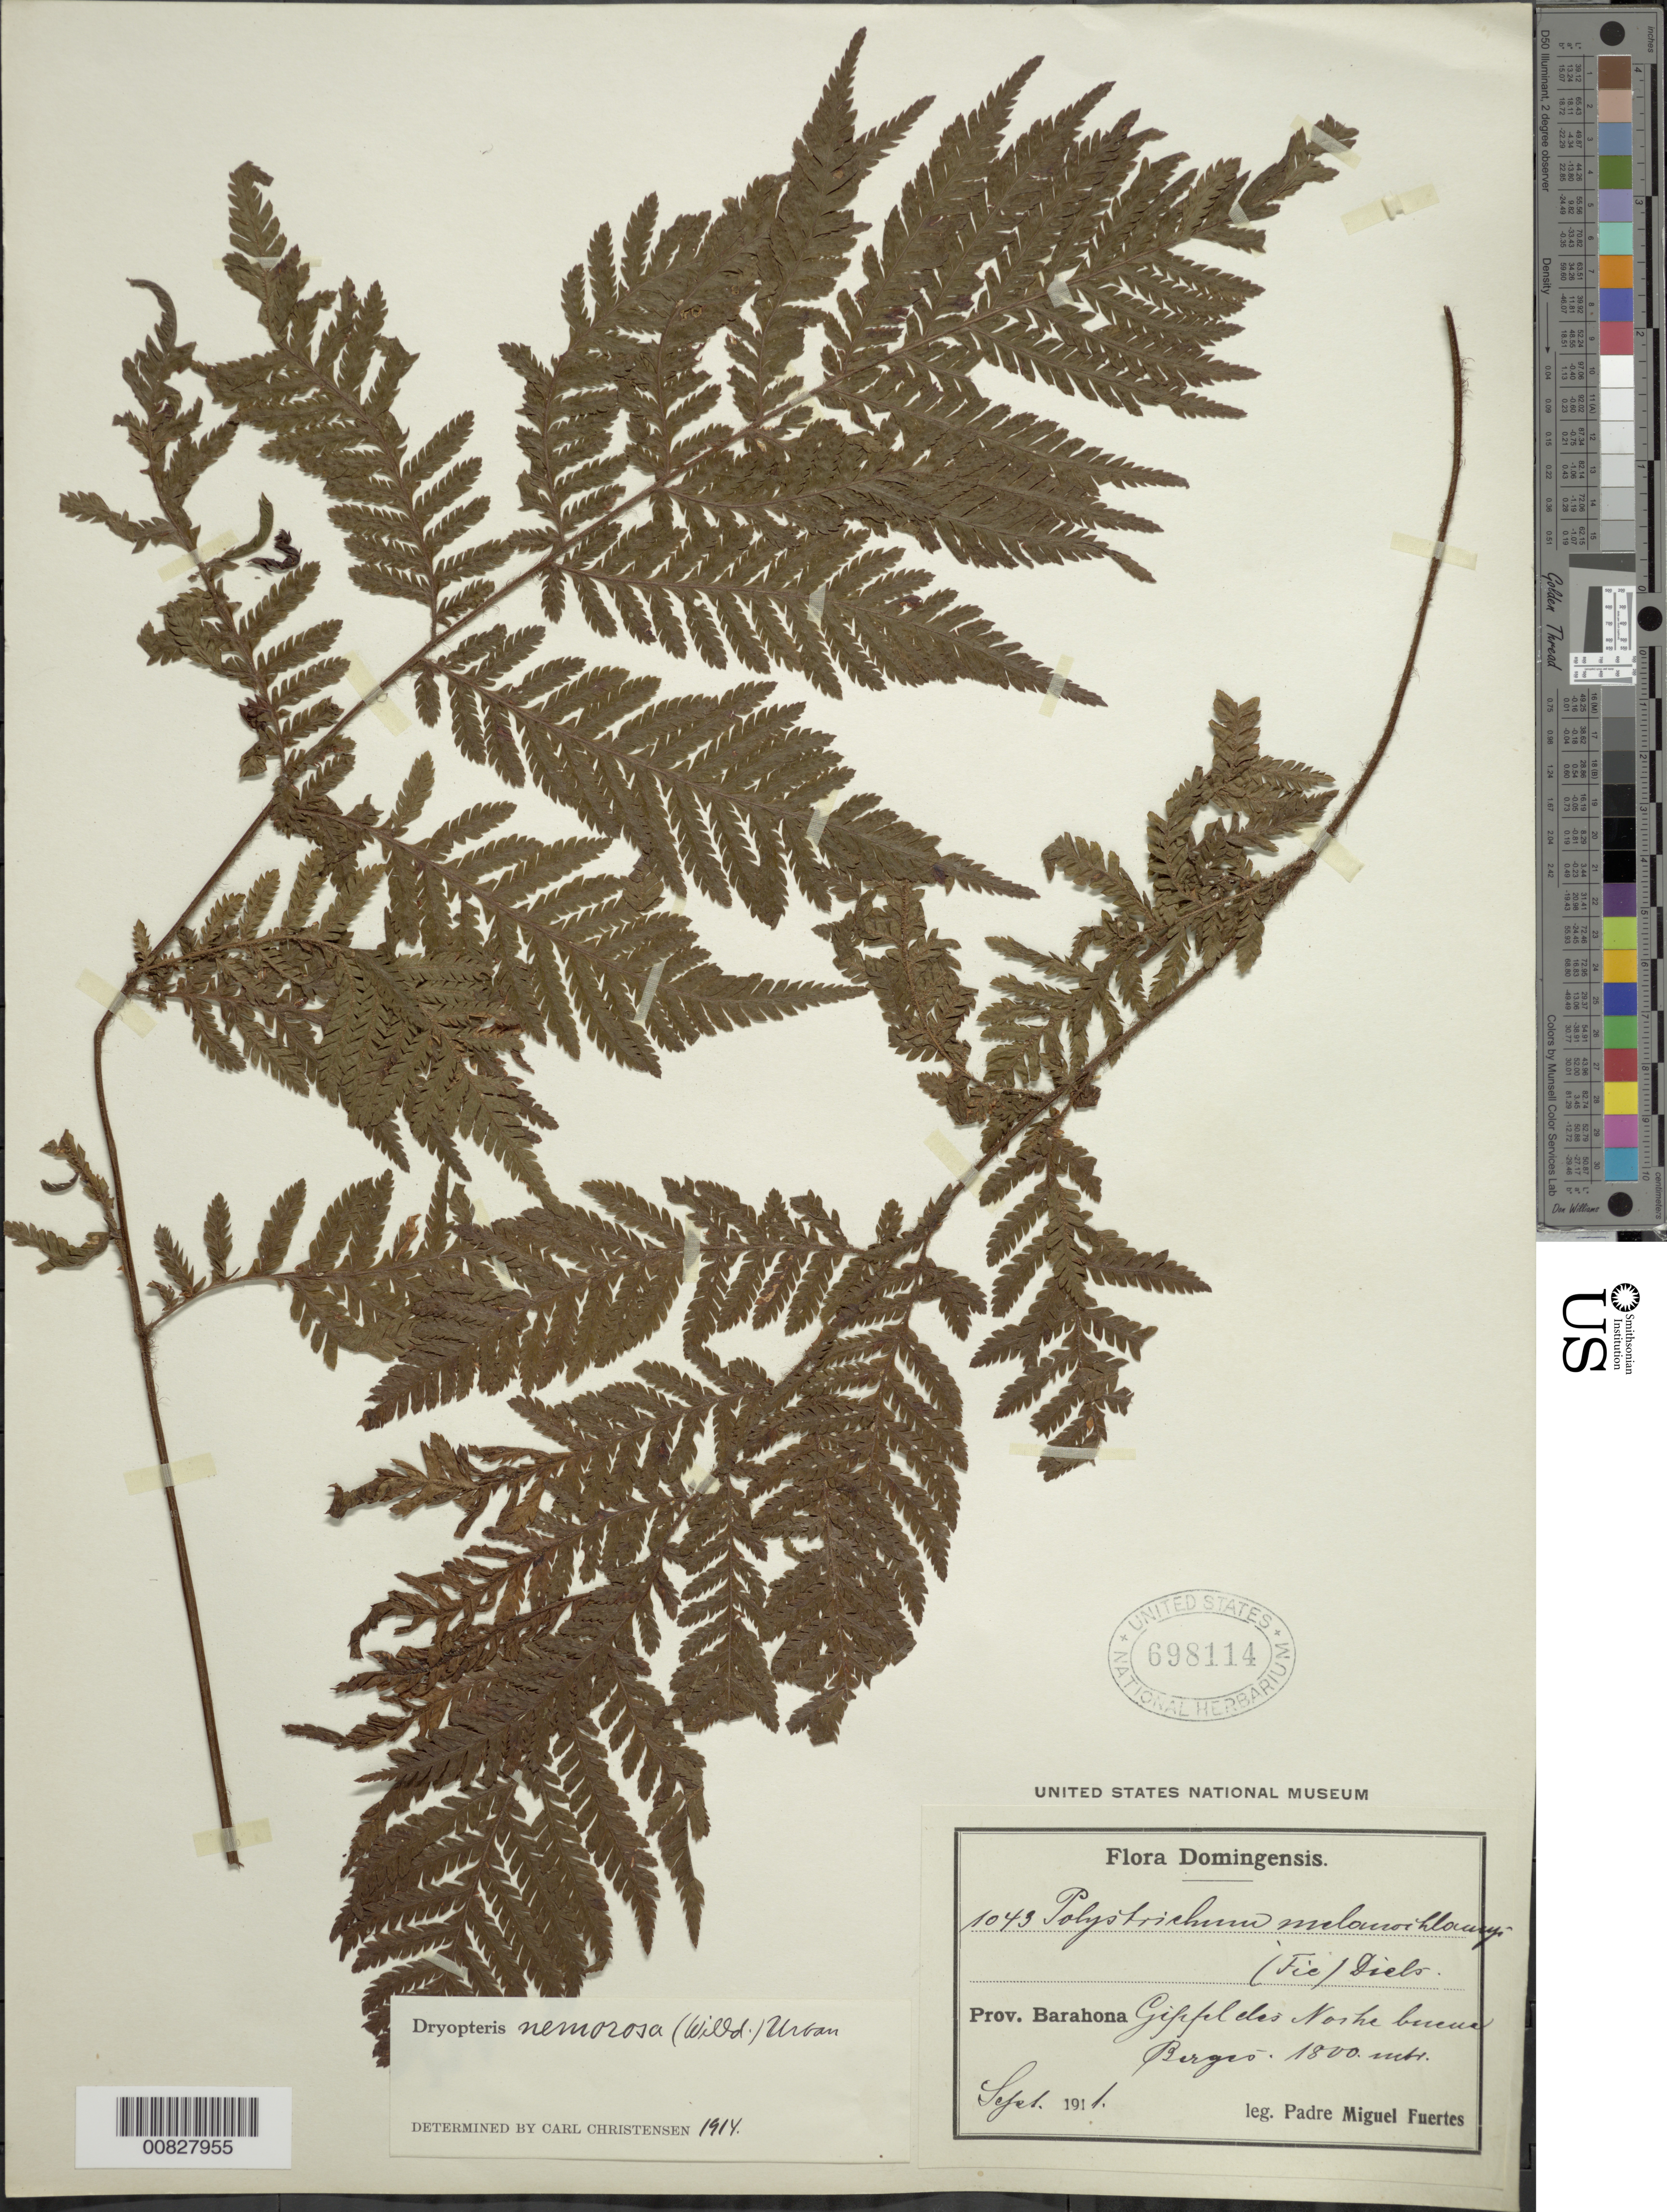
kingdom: Plantae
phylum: Tracheophyta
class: Polypodiopsida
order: Polypodiales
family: Dryopteridaceae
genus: Ctenitis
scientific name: Ctenitis nemorosa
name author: (Willd.) Ching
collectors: M. D. Fuertes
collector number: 1043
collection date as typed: Sep 1911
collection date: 1911-09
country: Dominican Republic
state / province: Barahona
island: Hispaniola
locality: Gipplelas Norte Buena Bergaó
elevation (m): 1800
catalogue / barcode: US 698114